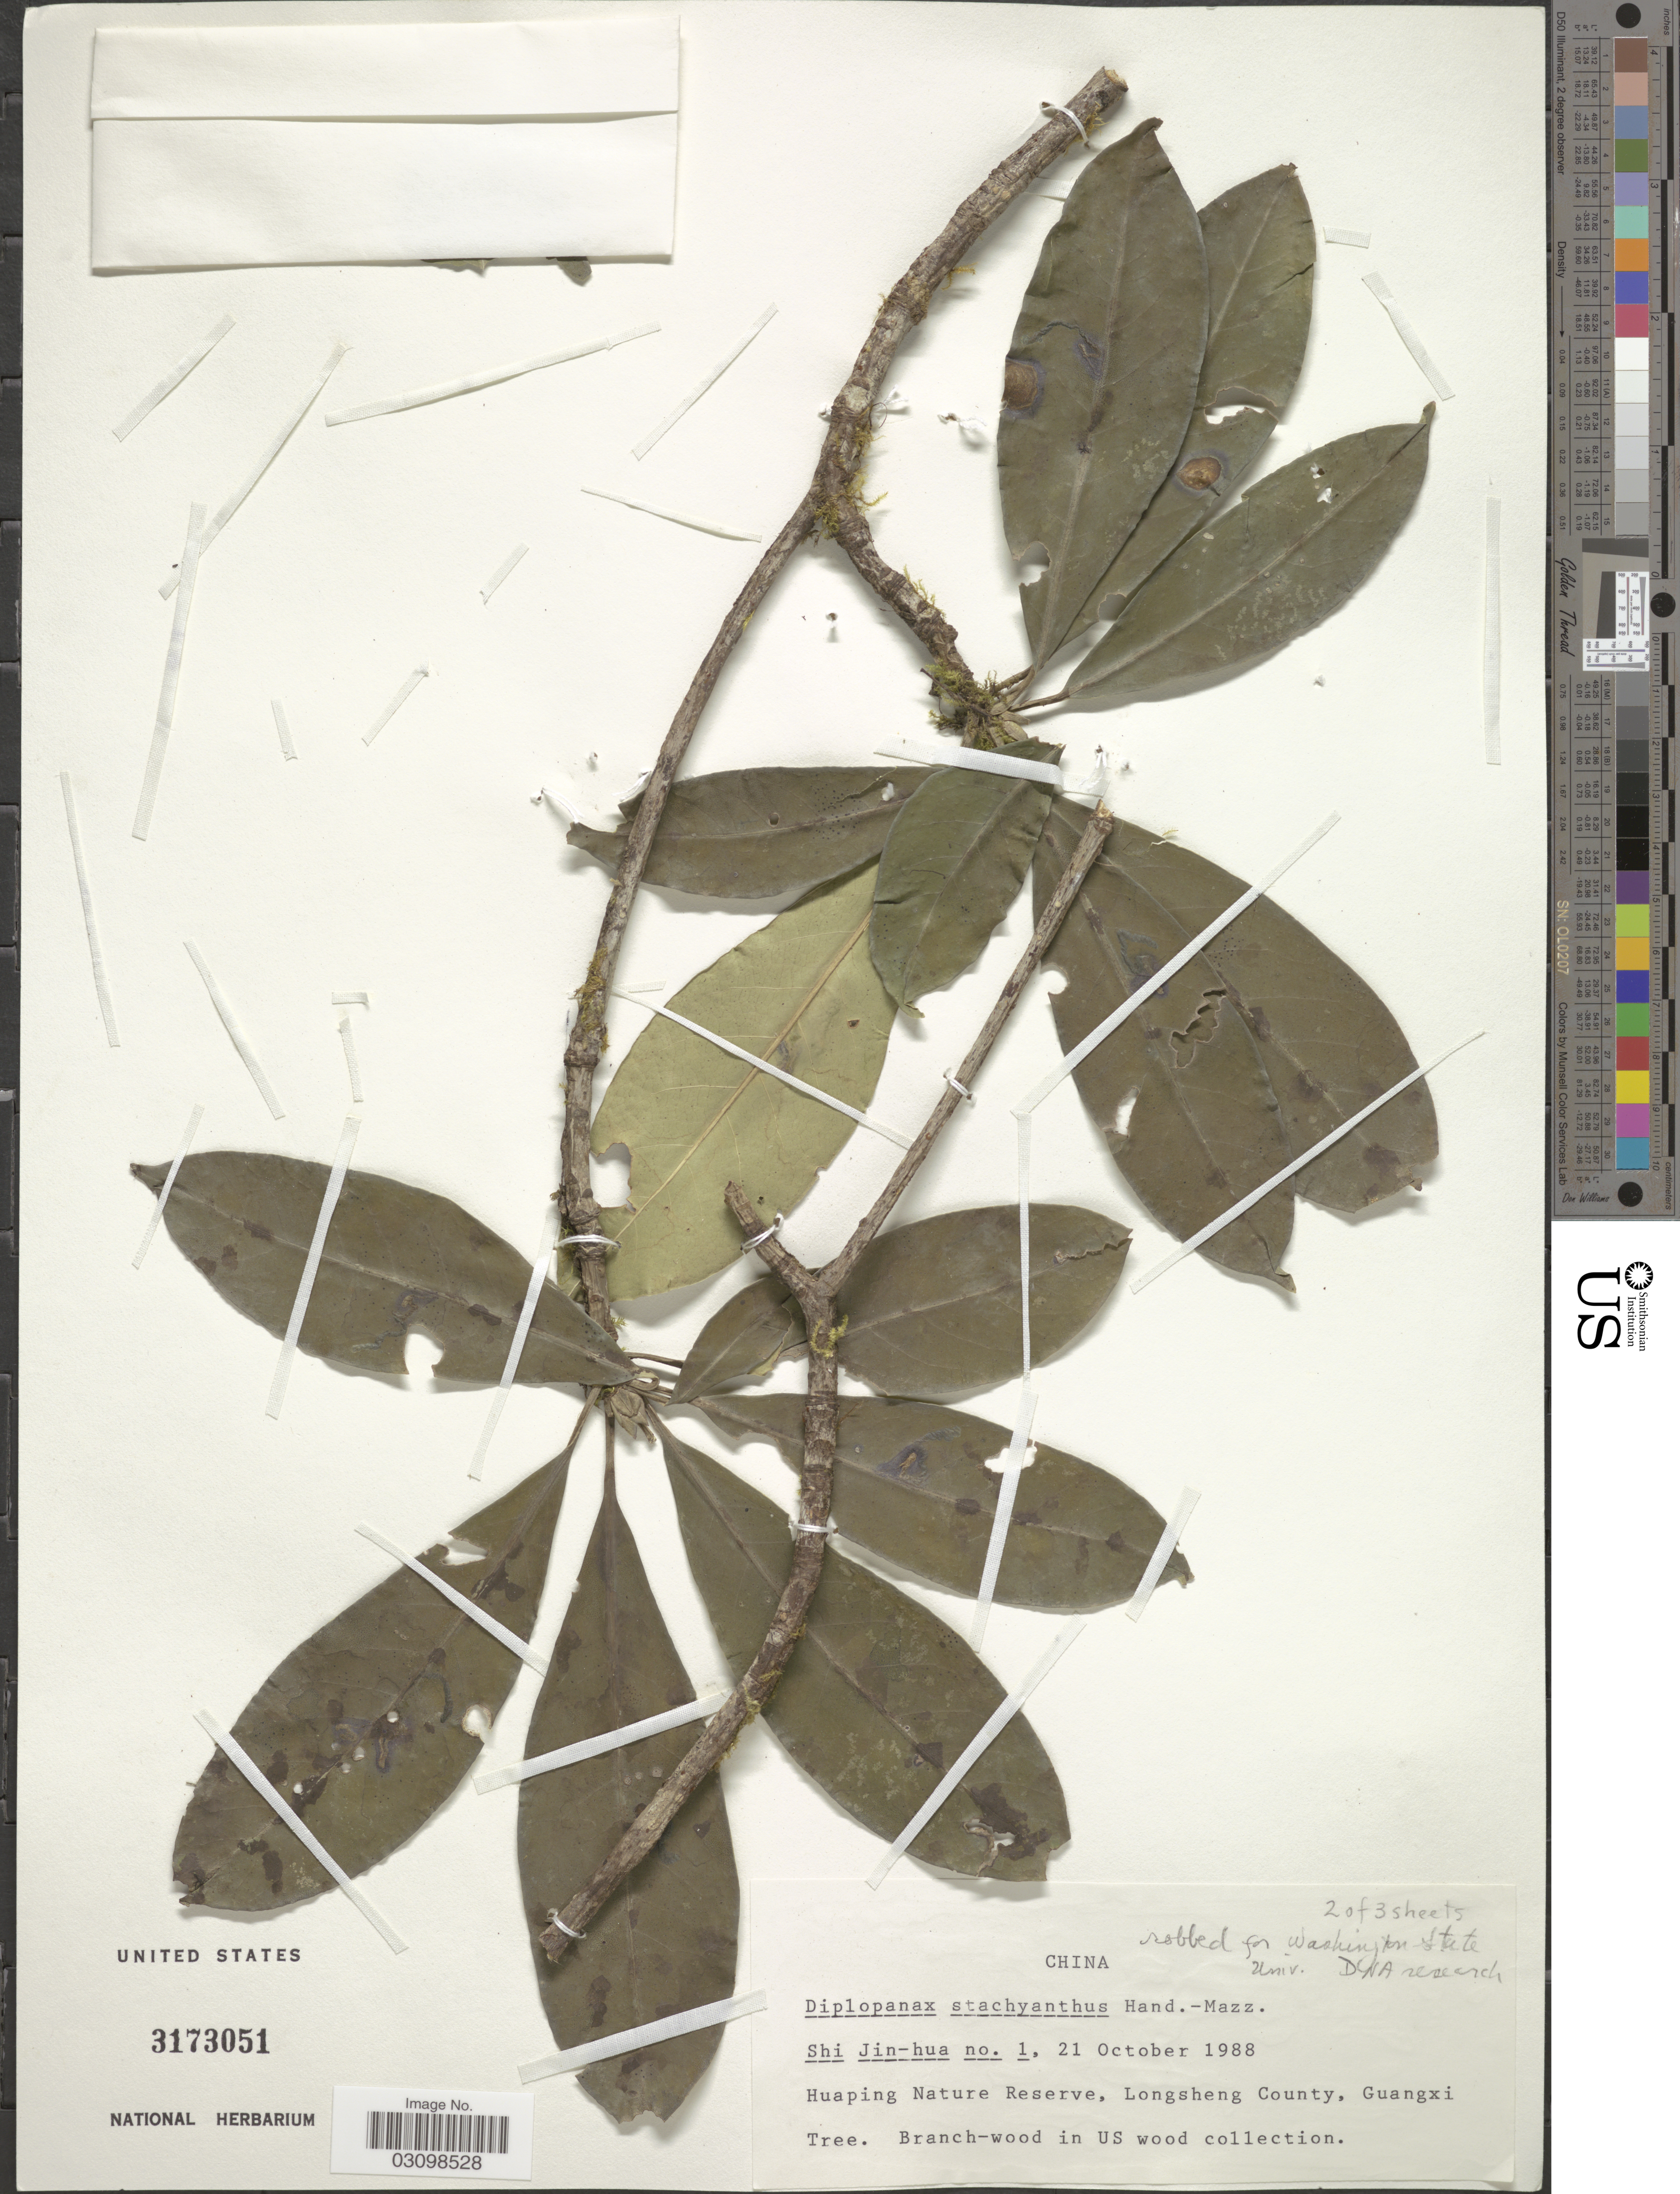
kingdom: Plantae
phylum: Tracheophyta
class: Magnoliopsida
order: Cornales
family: Nyssaceae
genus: Diplopanax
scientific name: Diplopanax stachyanthus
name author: Hand.-Mazz.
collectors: S. Jin-hua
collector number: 1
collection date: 1988-10-21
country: China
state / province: Guangxi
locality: Huaping Nature Reserve, Longsheng County, Guangxi.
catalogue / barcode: US 3173051